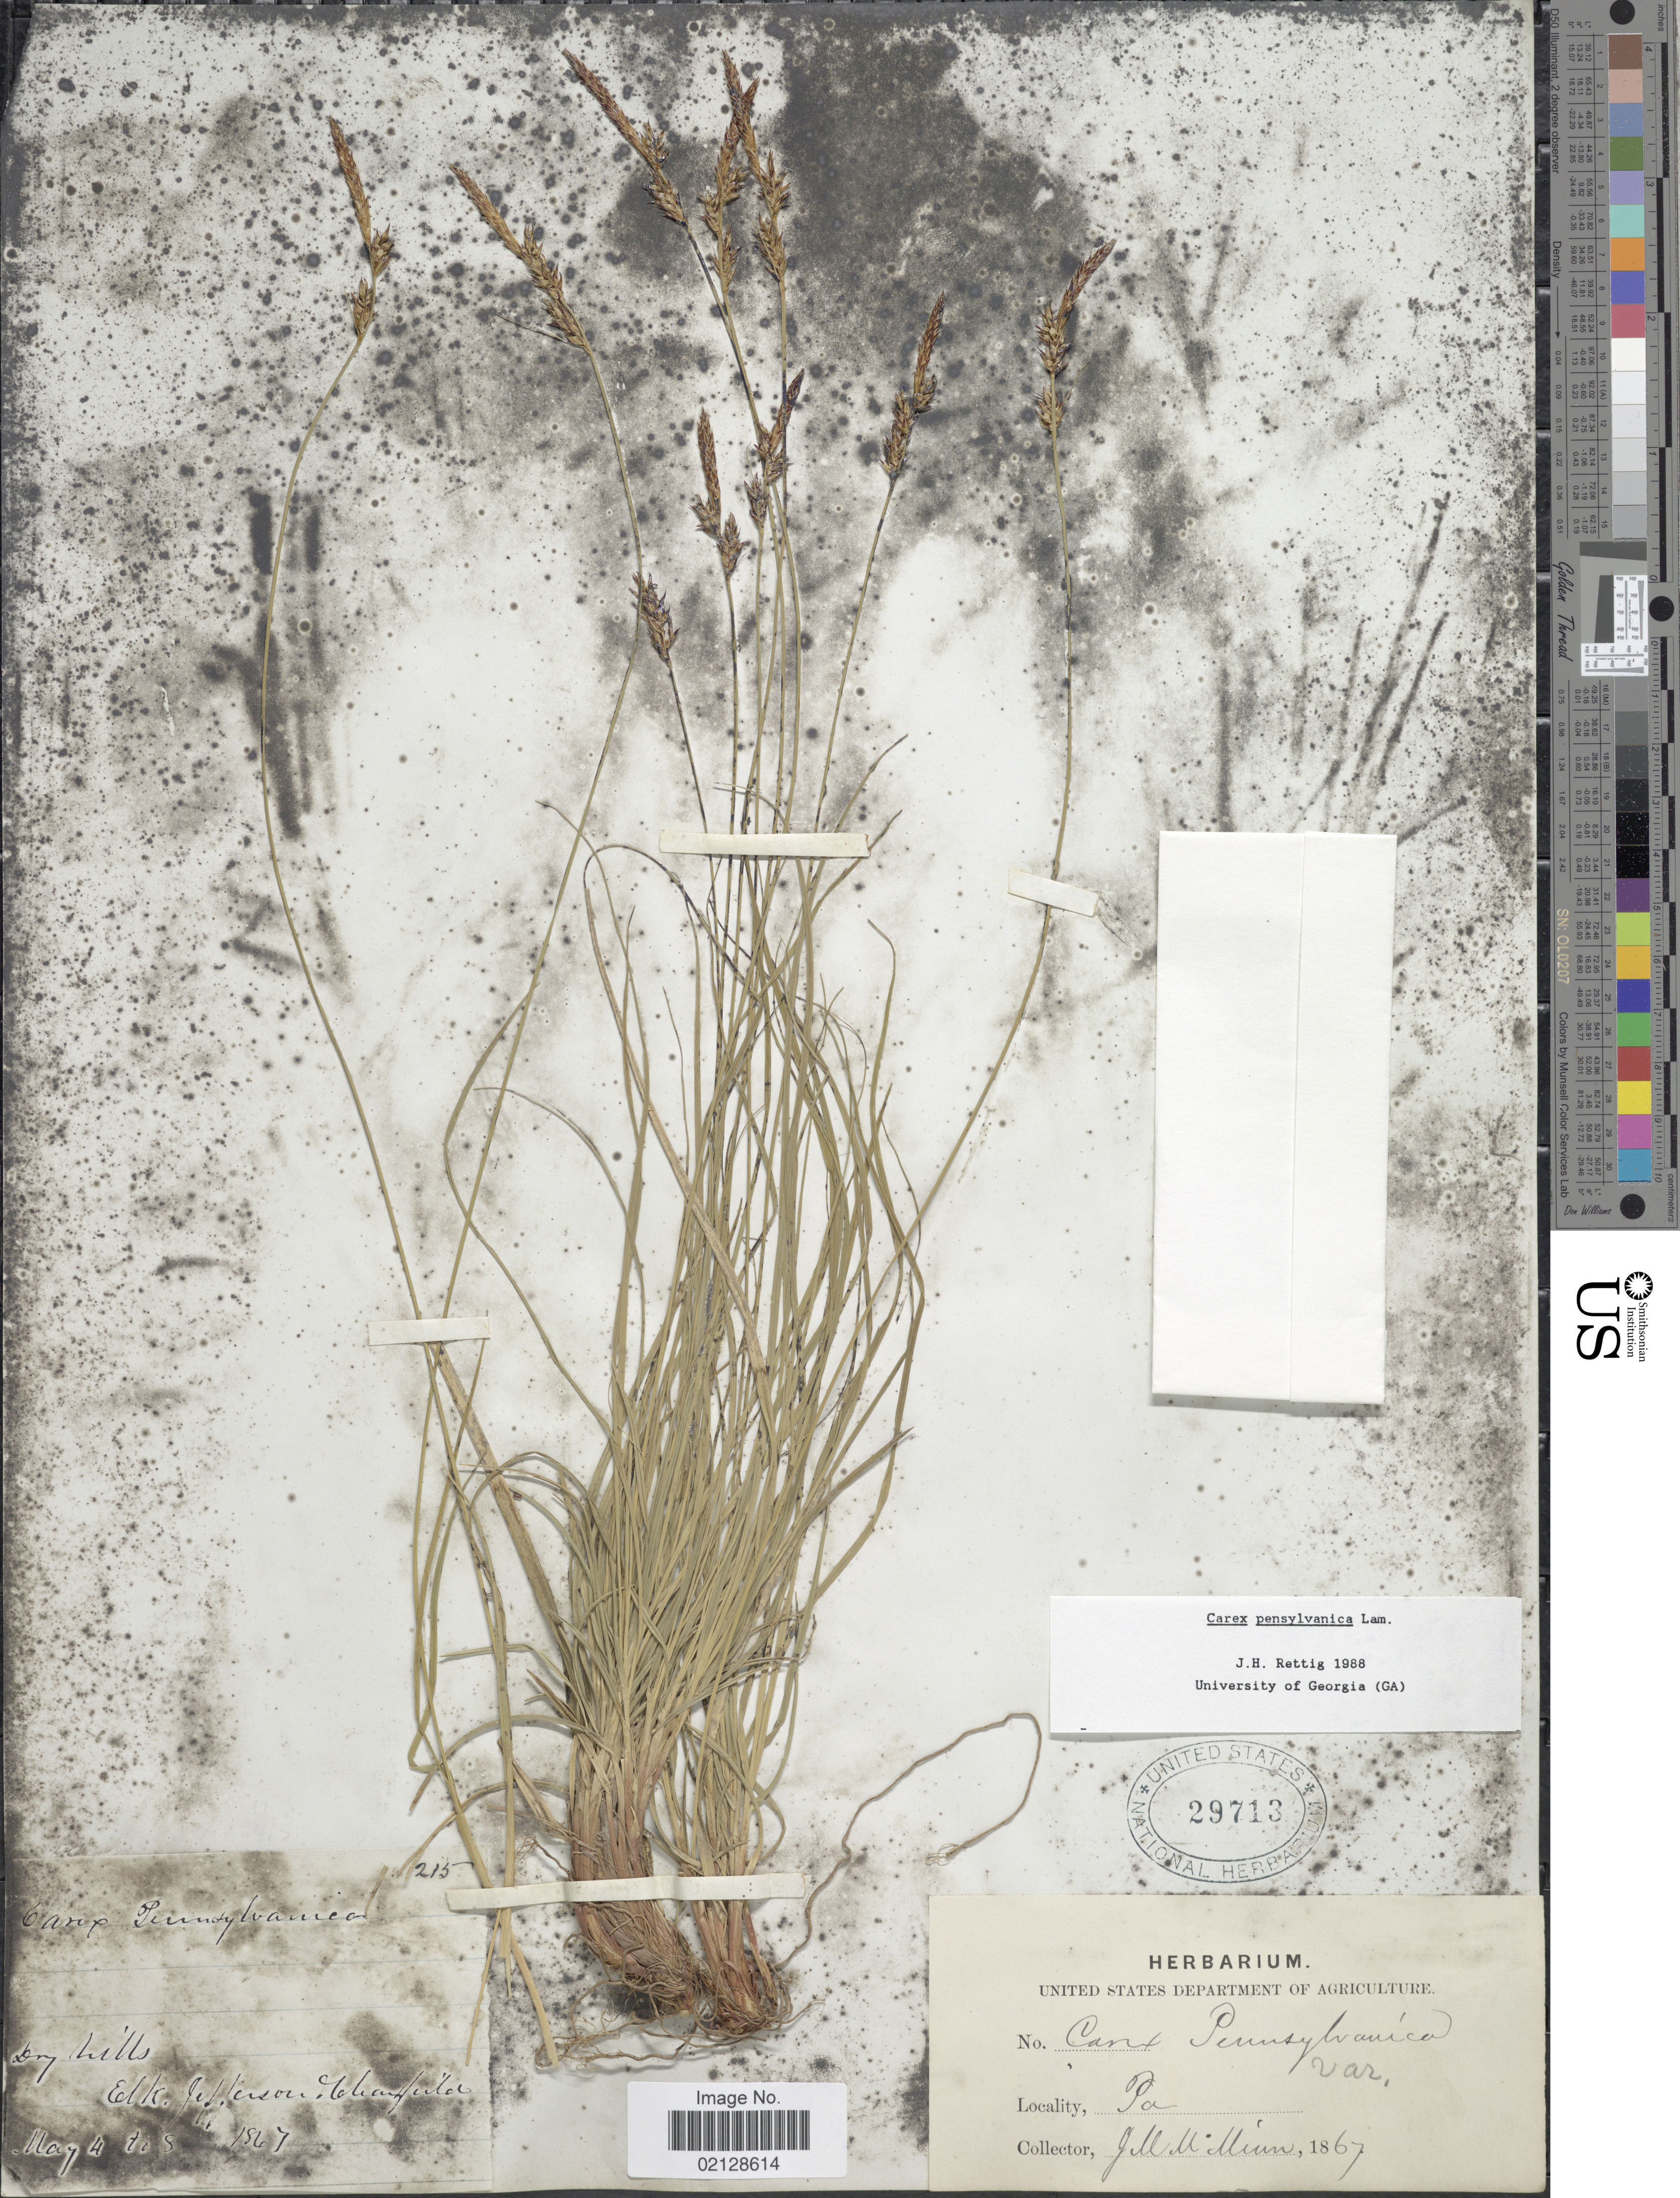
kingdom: Plantae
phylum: Tracheophyta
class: Liliopsida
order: Poales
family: Cyperaceae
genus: Carex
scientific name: Carex pensylvanica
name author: Lam.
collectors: J. M. M.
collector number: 215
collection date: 1867-05-04/1867-05-08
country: United States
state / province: Pennsylvania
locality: Elk, Jefferson, Manfield.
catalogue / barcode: US 29713